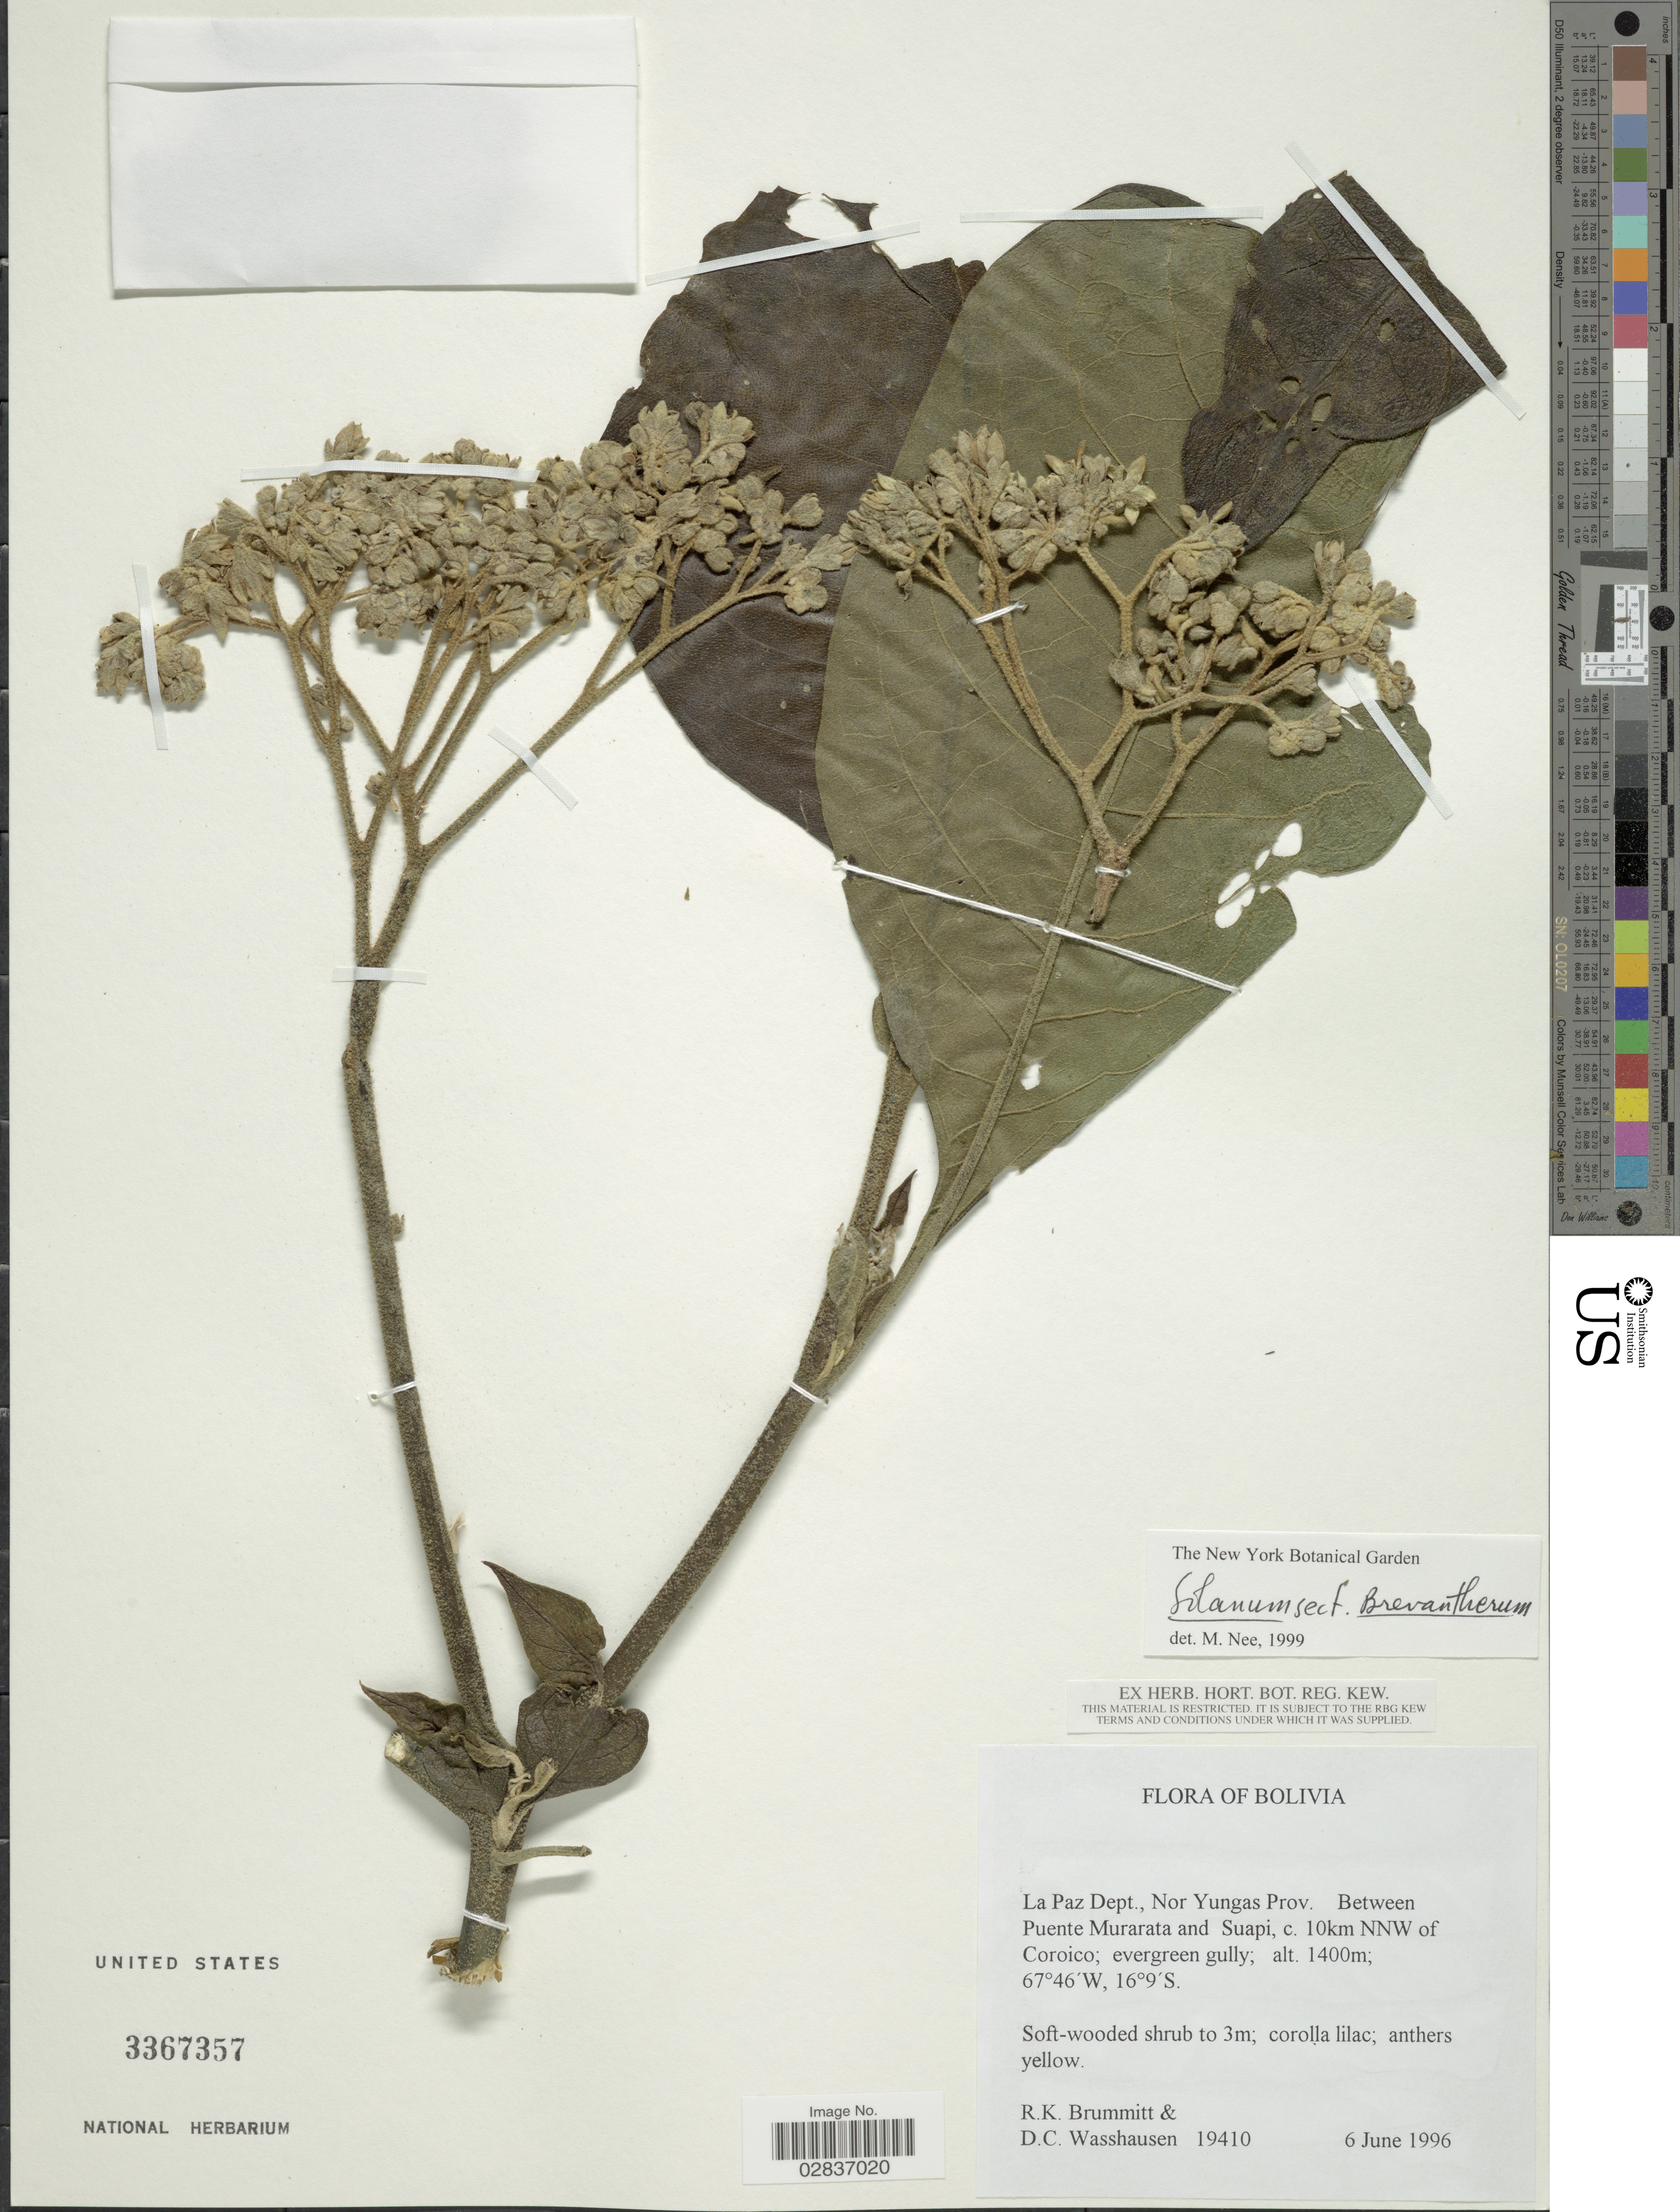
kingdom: Plantae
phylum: Tracheophyta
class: Magnoliopsida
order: Solanales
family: Solanaceae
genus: Solanum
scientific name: Solanum sp.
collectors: R. K. Brummitt & D. C. Wasshausen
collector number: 19410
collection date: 1996-06-06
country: Bolivia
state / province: La Paz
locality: La Paz Dept., Nor Yungas Prov. Between Puente Murarata and Suapi, c. 10km NNW of Coroico.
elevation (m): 1400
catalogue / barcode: US 3367357